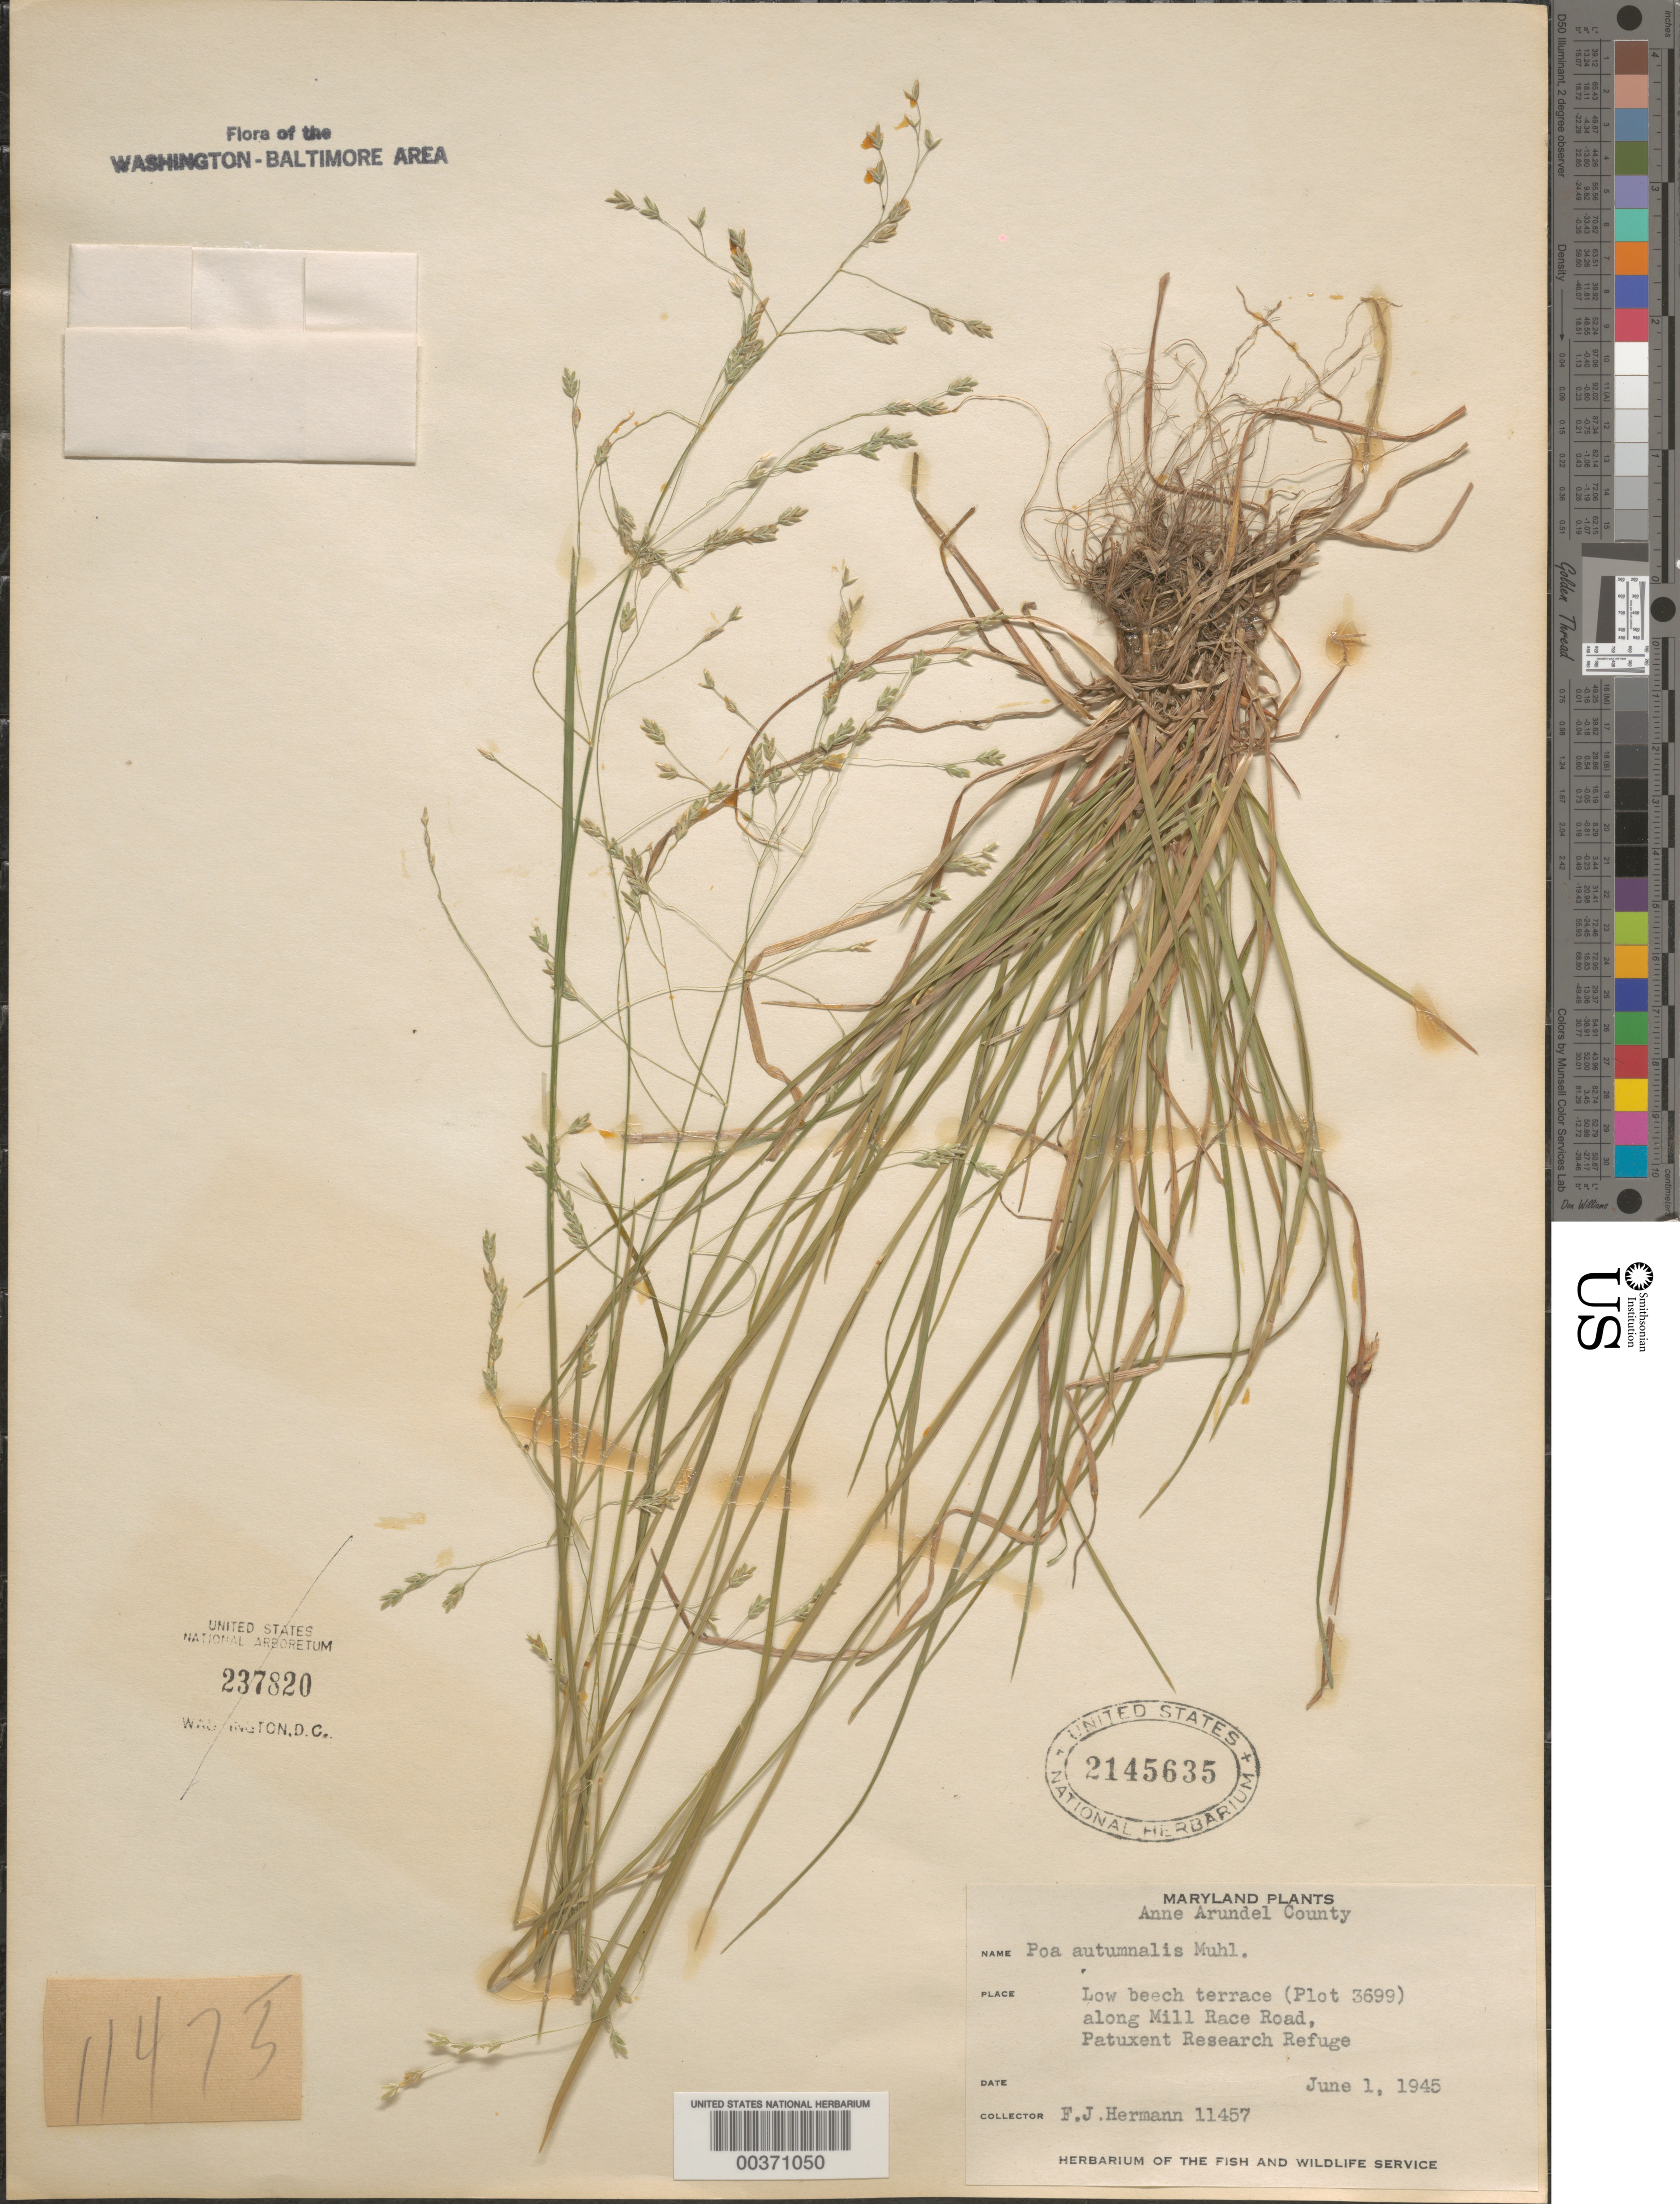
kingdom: Plantae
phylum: Tracheophyta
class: Liliopsida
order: Poales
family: Poaceae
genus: Poa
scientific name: Poa autumnalis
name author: Muhl. ex Elliott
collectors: F. J. Hermann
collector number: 11457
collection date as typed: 01 Jun 1945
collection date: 1945-06-01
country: United States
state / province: Maryland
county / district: Prince George's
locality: Patuxent Research Refuge, along Mill Race road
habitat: Low beech terrace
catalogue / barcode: US 2145635